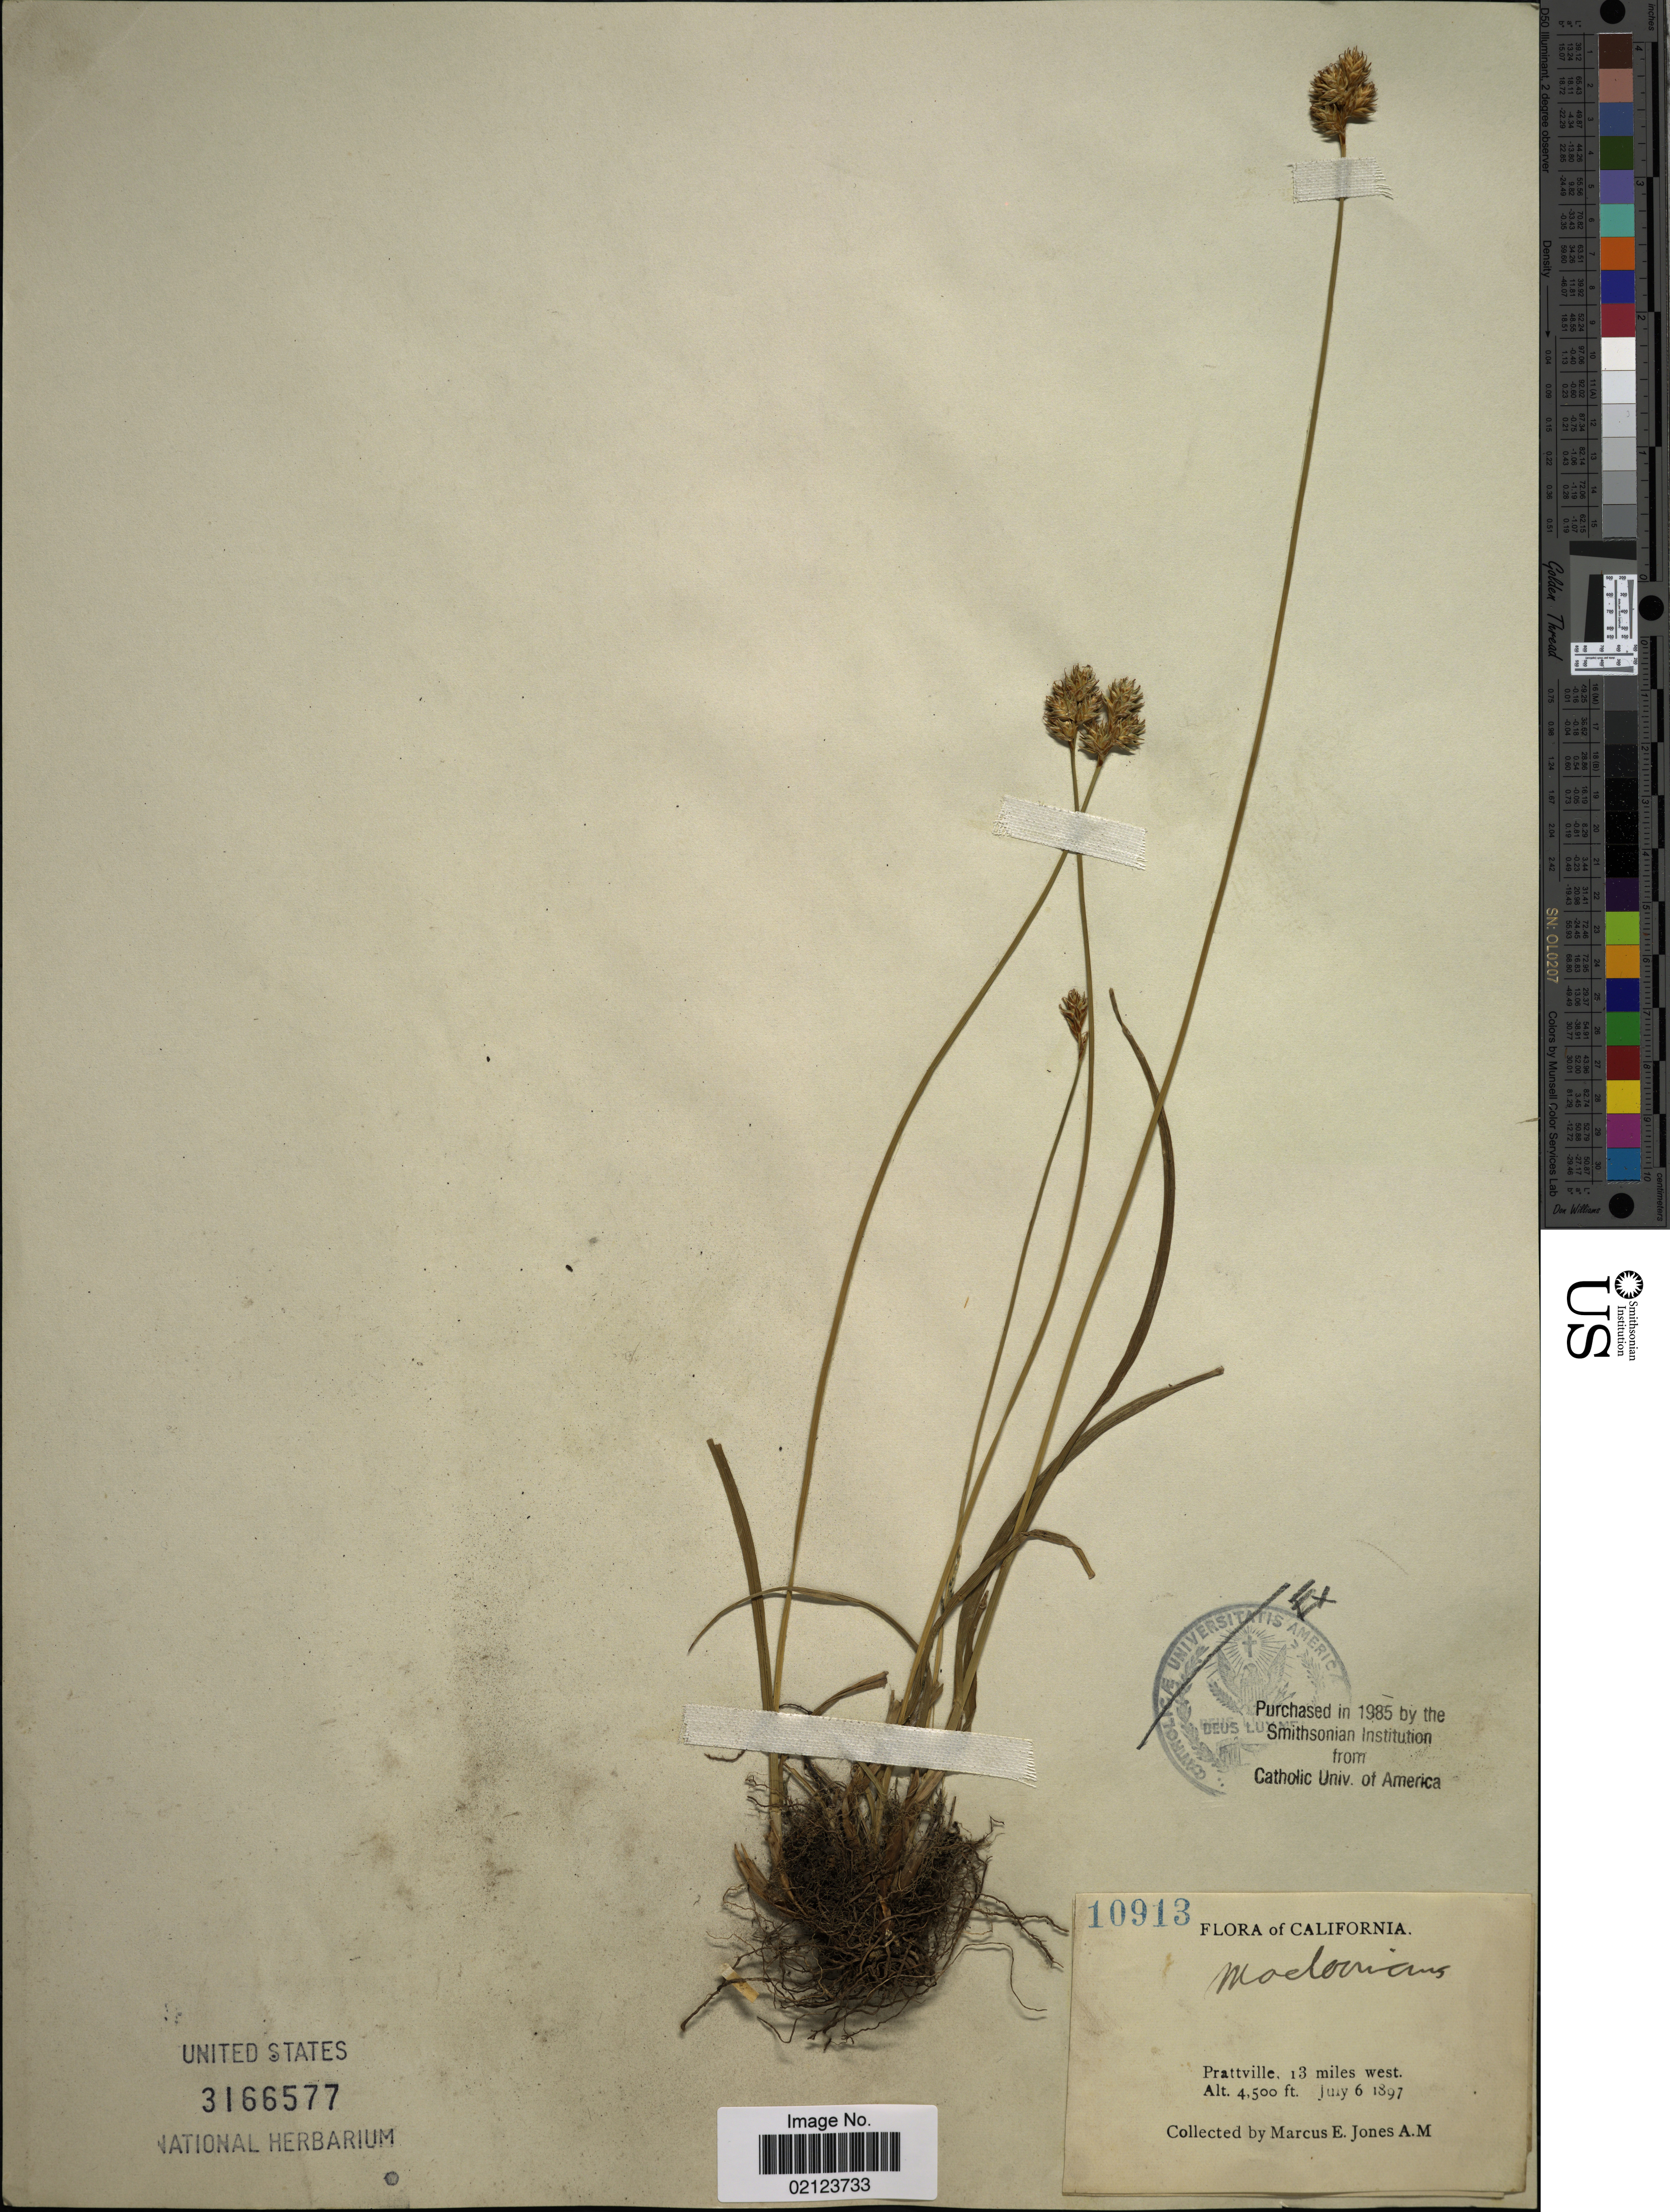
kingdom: Plantae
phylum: Tracheophyta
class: Liliopsida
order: Poales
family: Cyperaceae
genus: Carex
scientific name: Carex macloviana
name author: d'Urv.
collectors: M. E. Jones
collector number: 10913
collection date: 1897-07-06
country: United States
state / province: California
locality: Prattville, 13 miles west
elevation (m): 1372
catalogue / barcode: US 3166577